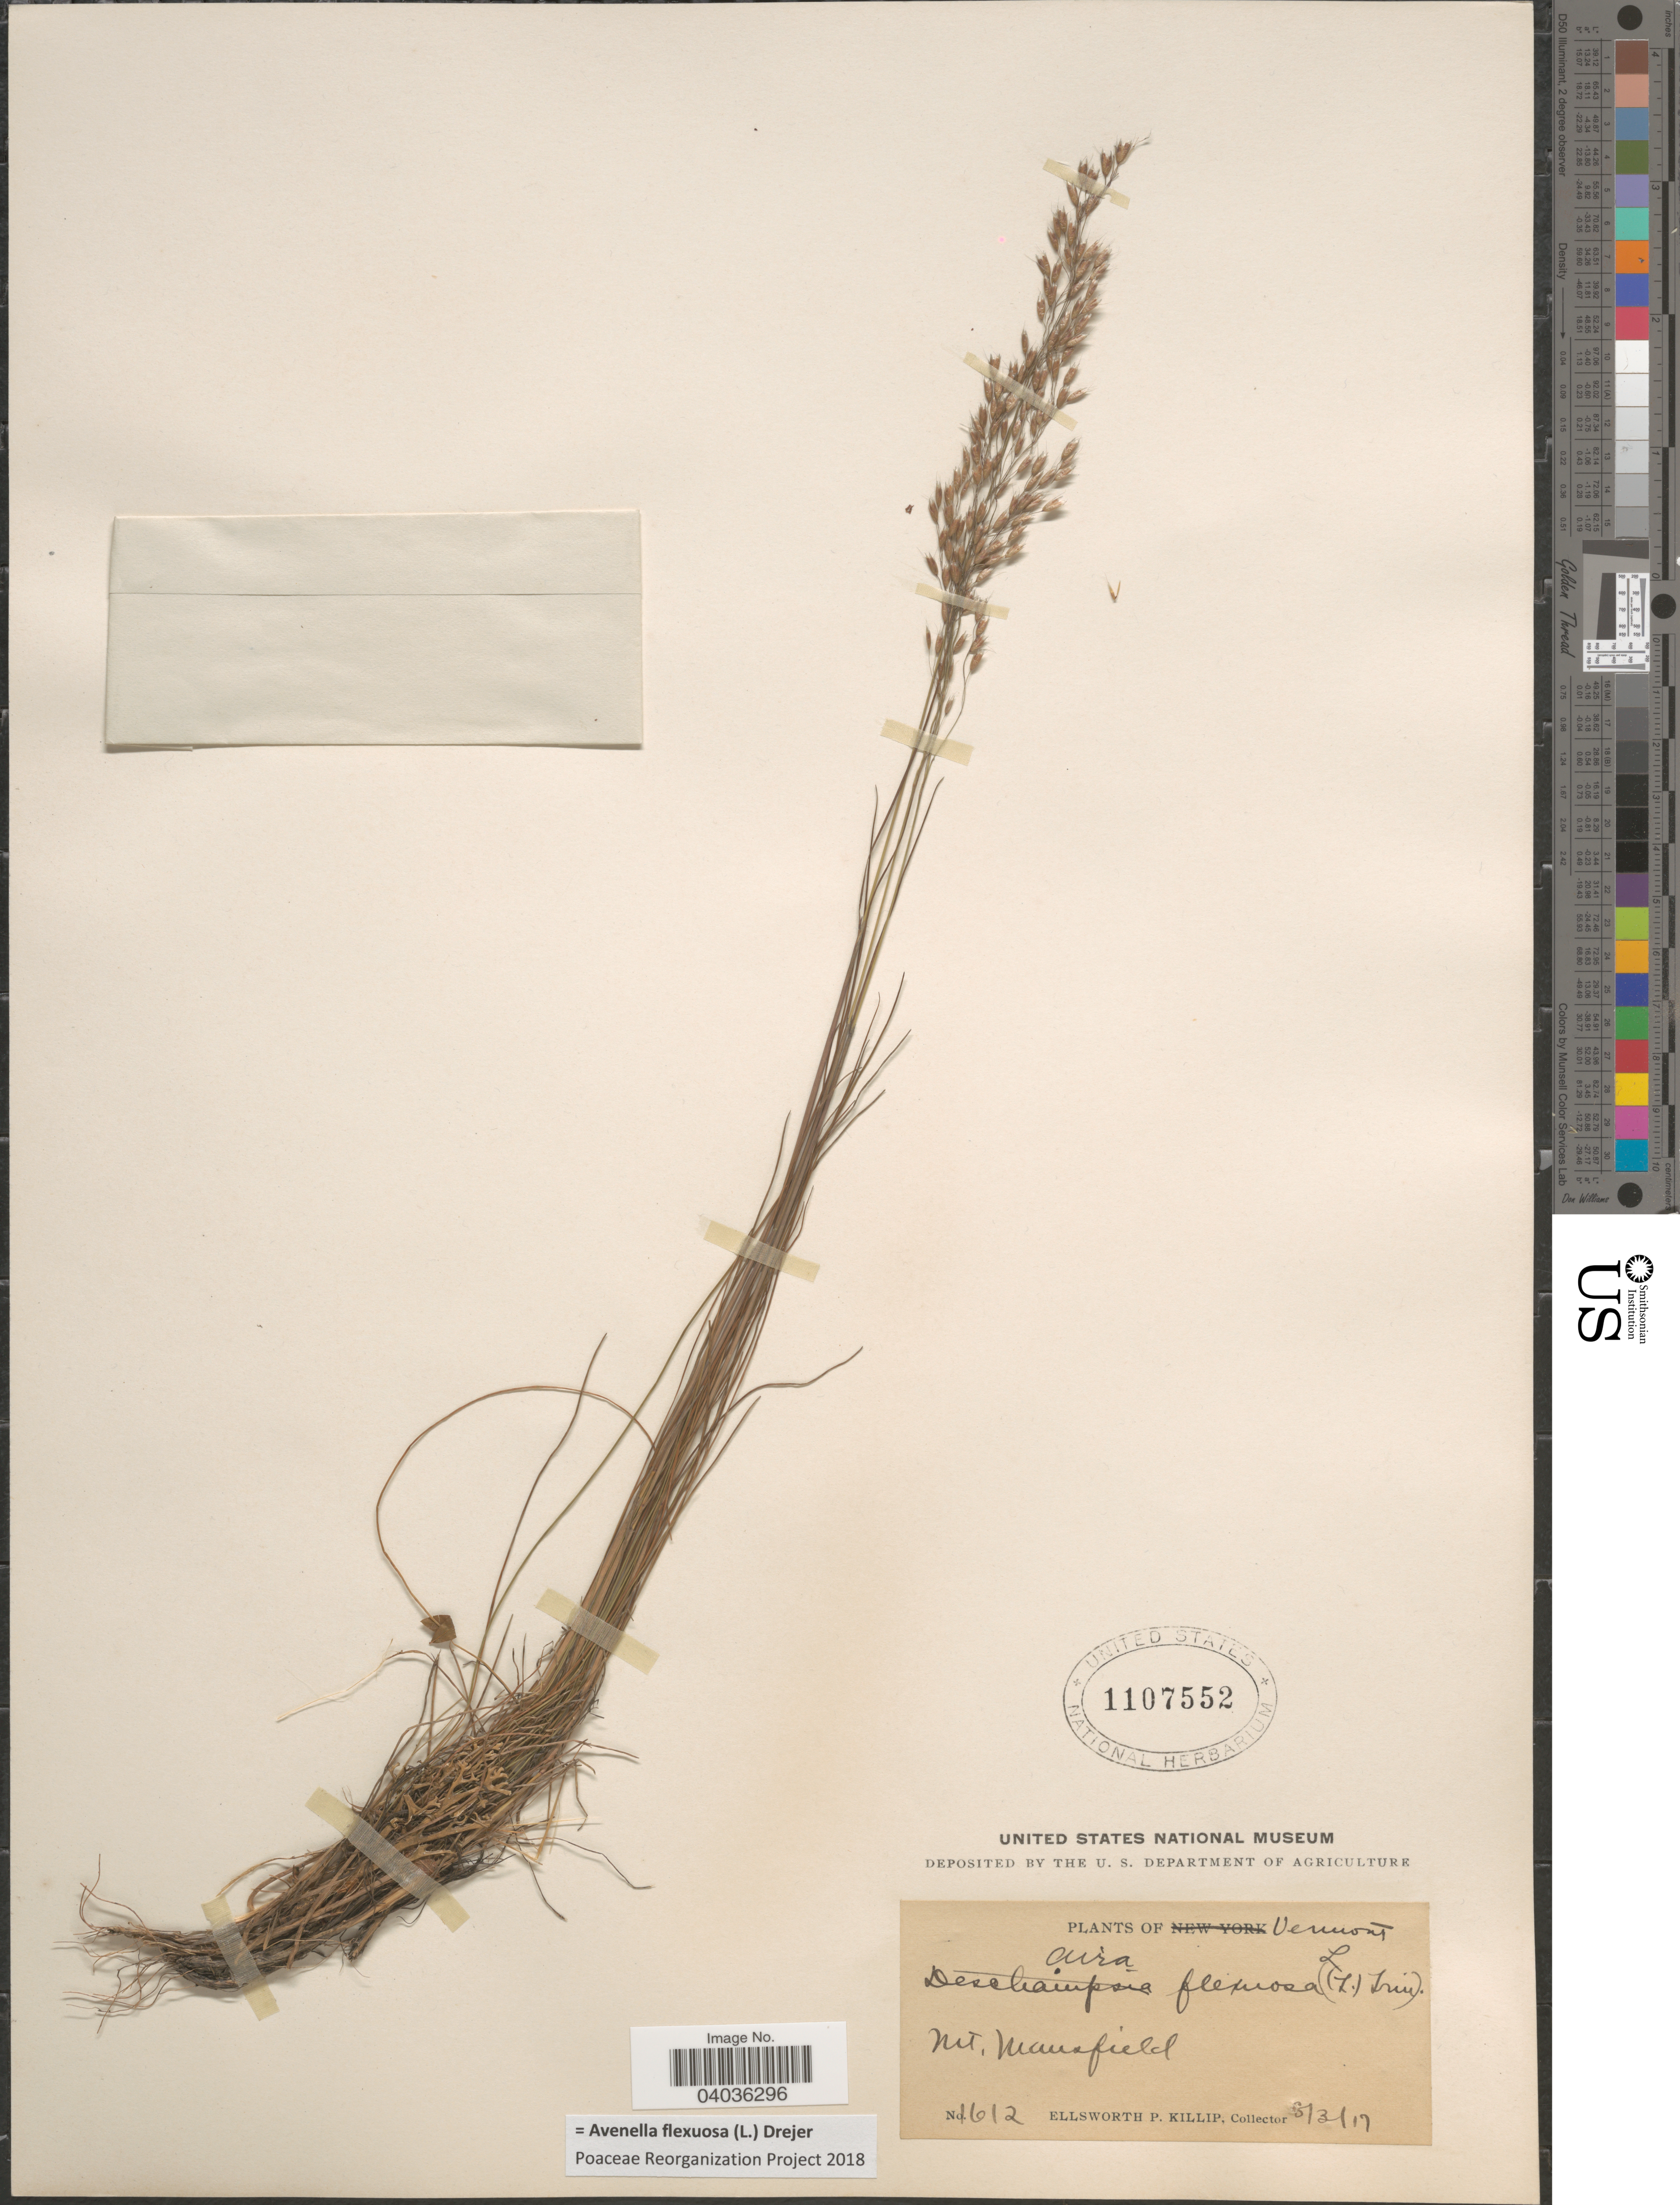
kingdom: Plantae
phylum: Tracheophyta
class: Liliopsida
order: Poales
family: Poaceae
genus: Avenella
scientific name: Avenella flexuosa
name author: (L.) Drejer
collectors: E. P. Killip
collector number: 1612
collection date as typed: Transcribed d/m/y: 3/8/17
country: United States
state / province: Vermont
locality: Mt. Mansfield.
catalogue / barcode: US 1107552